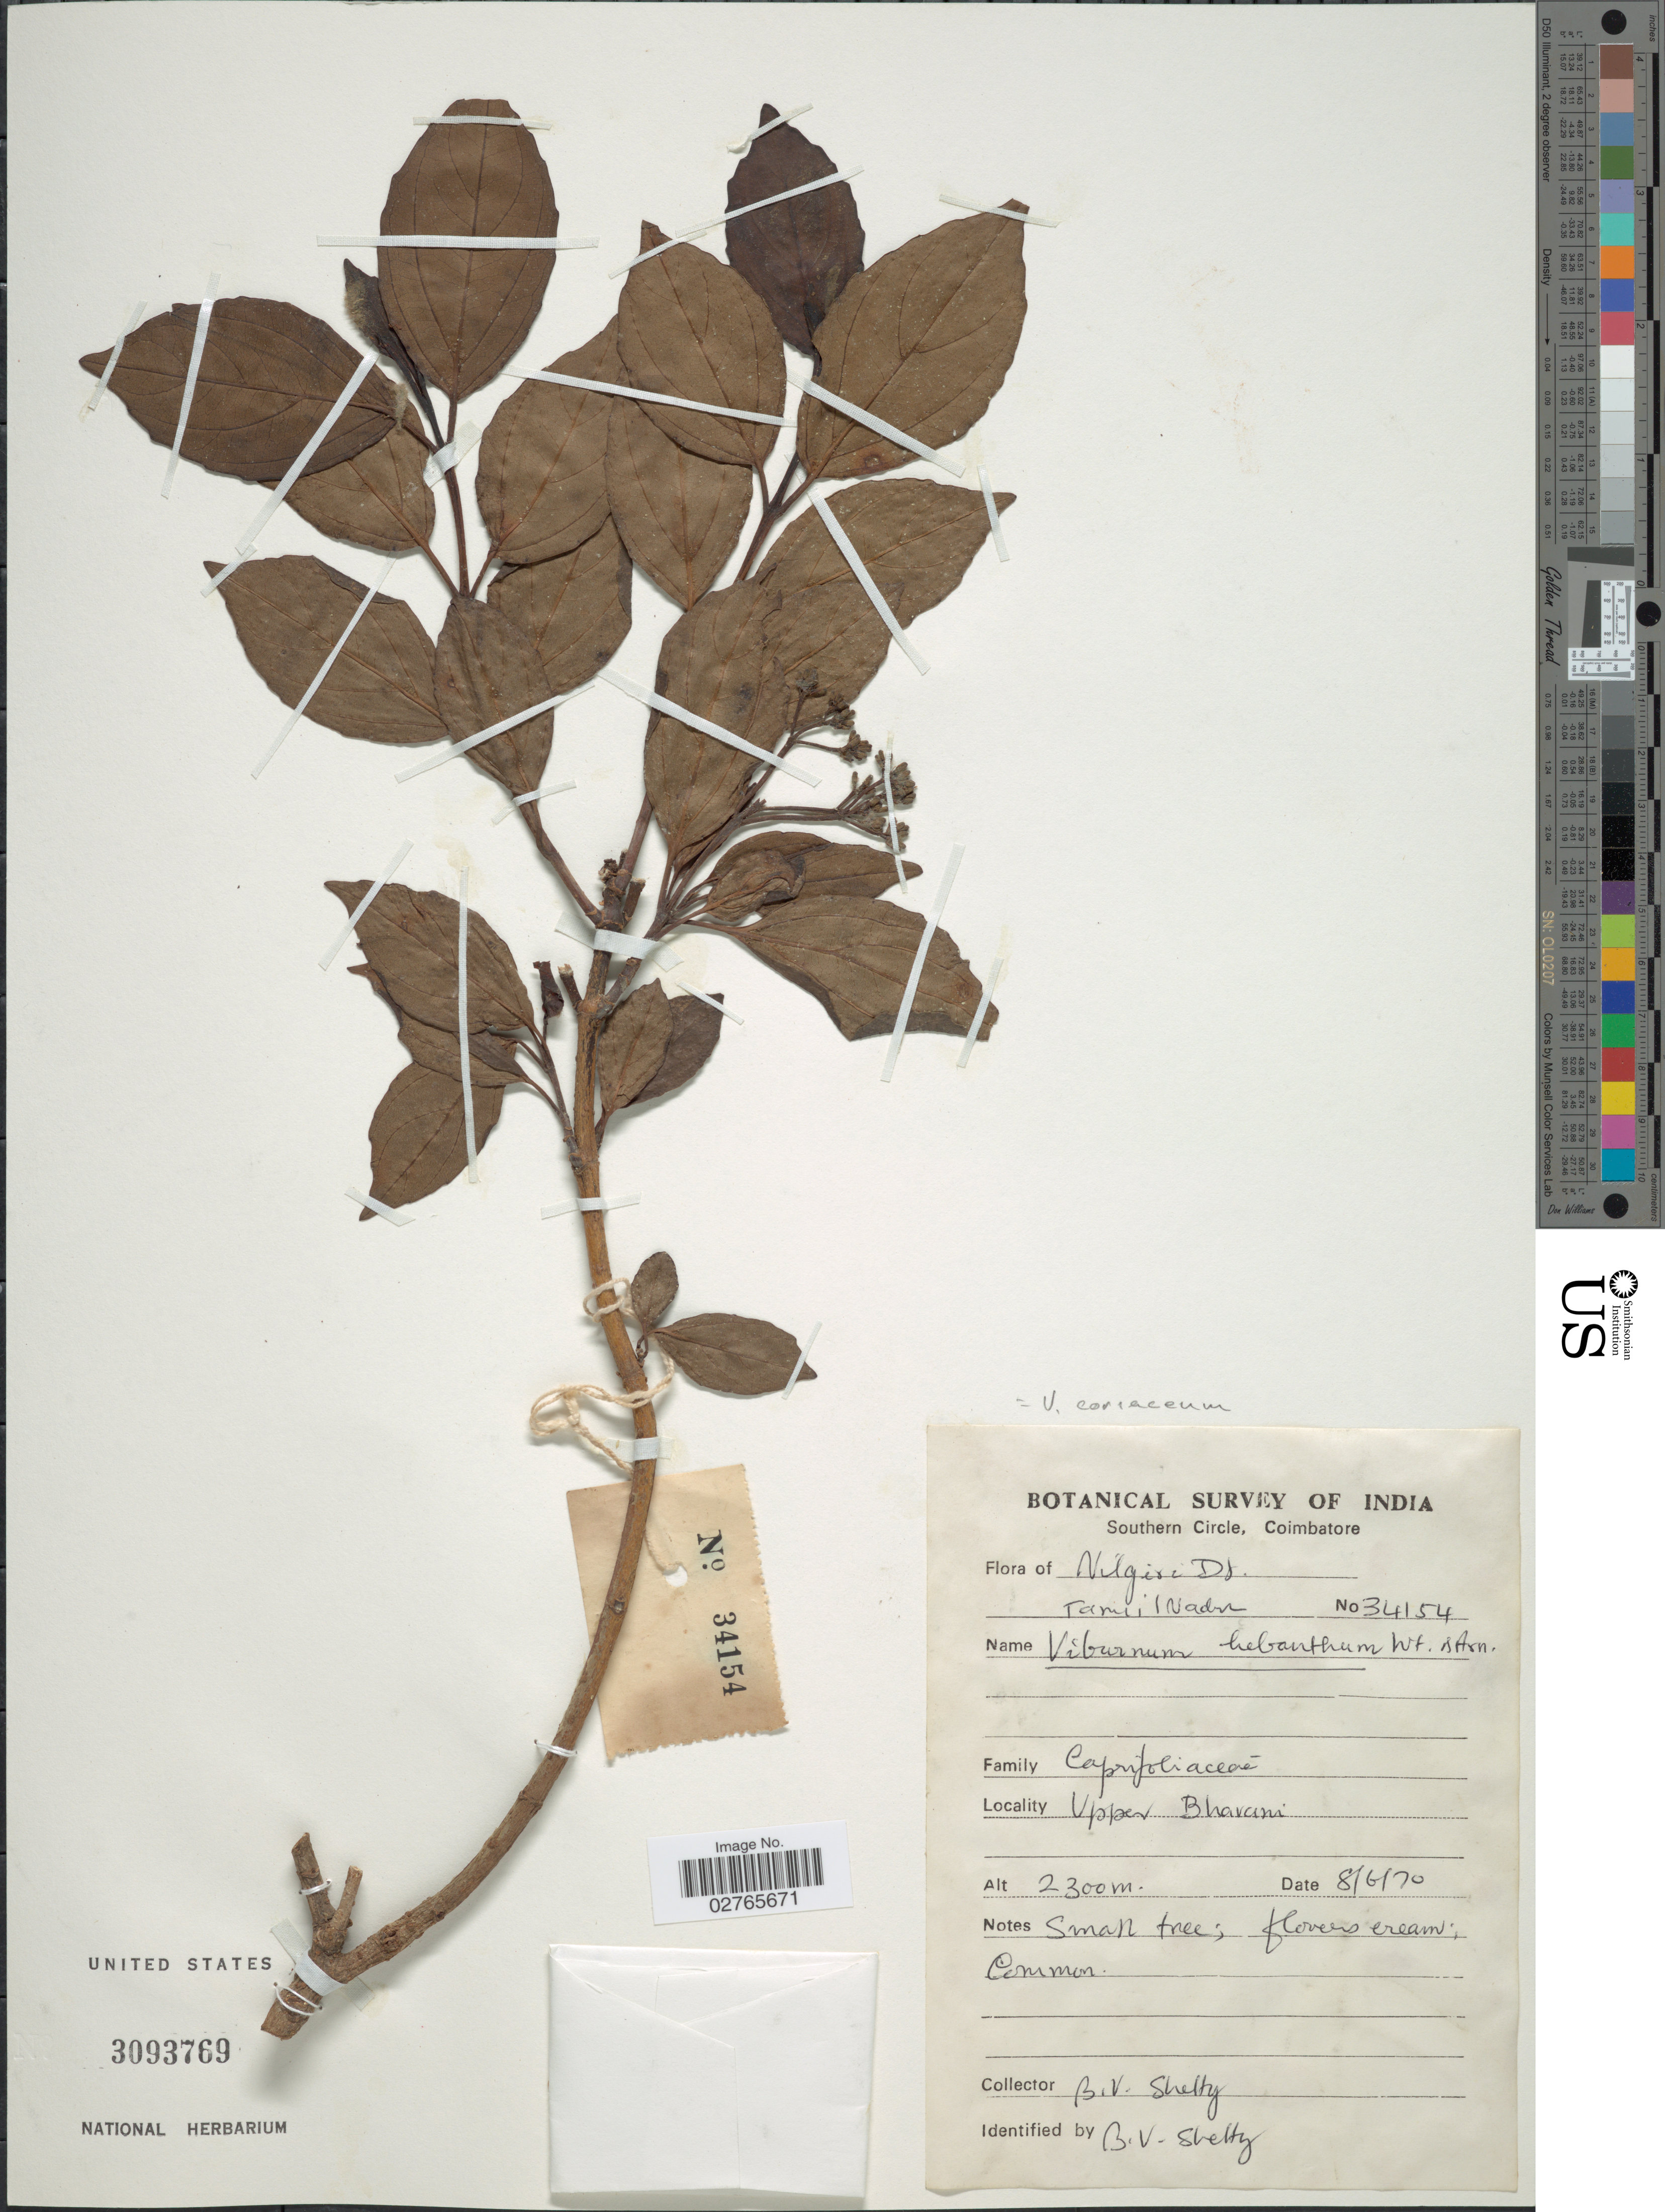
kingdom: Plantae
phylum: Tracheophyta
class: Magnoliopsida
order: Dipsacales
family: Viburnaceae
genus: Viburnum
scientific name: Viburnum coriaceum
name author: Blume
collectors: B.V. Shetty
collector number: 34154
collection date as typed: Transcribed d/m/y: 8/6/70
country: India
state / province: Tamil Nadu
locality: Southern Circle, Coimbatore. Nilgiri Dt. Upper Bharani.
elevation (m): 2300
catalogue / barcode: US 3093769